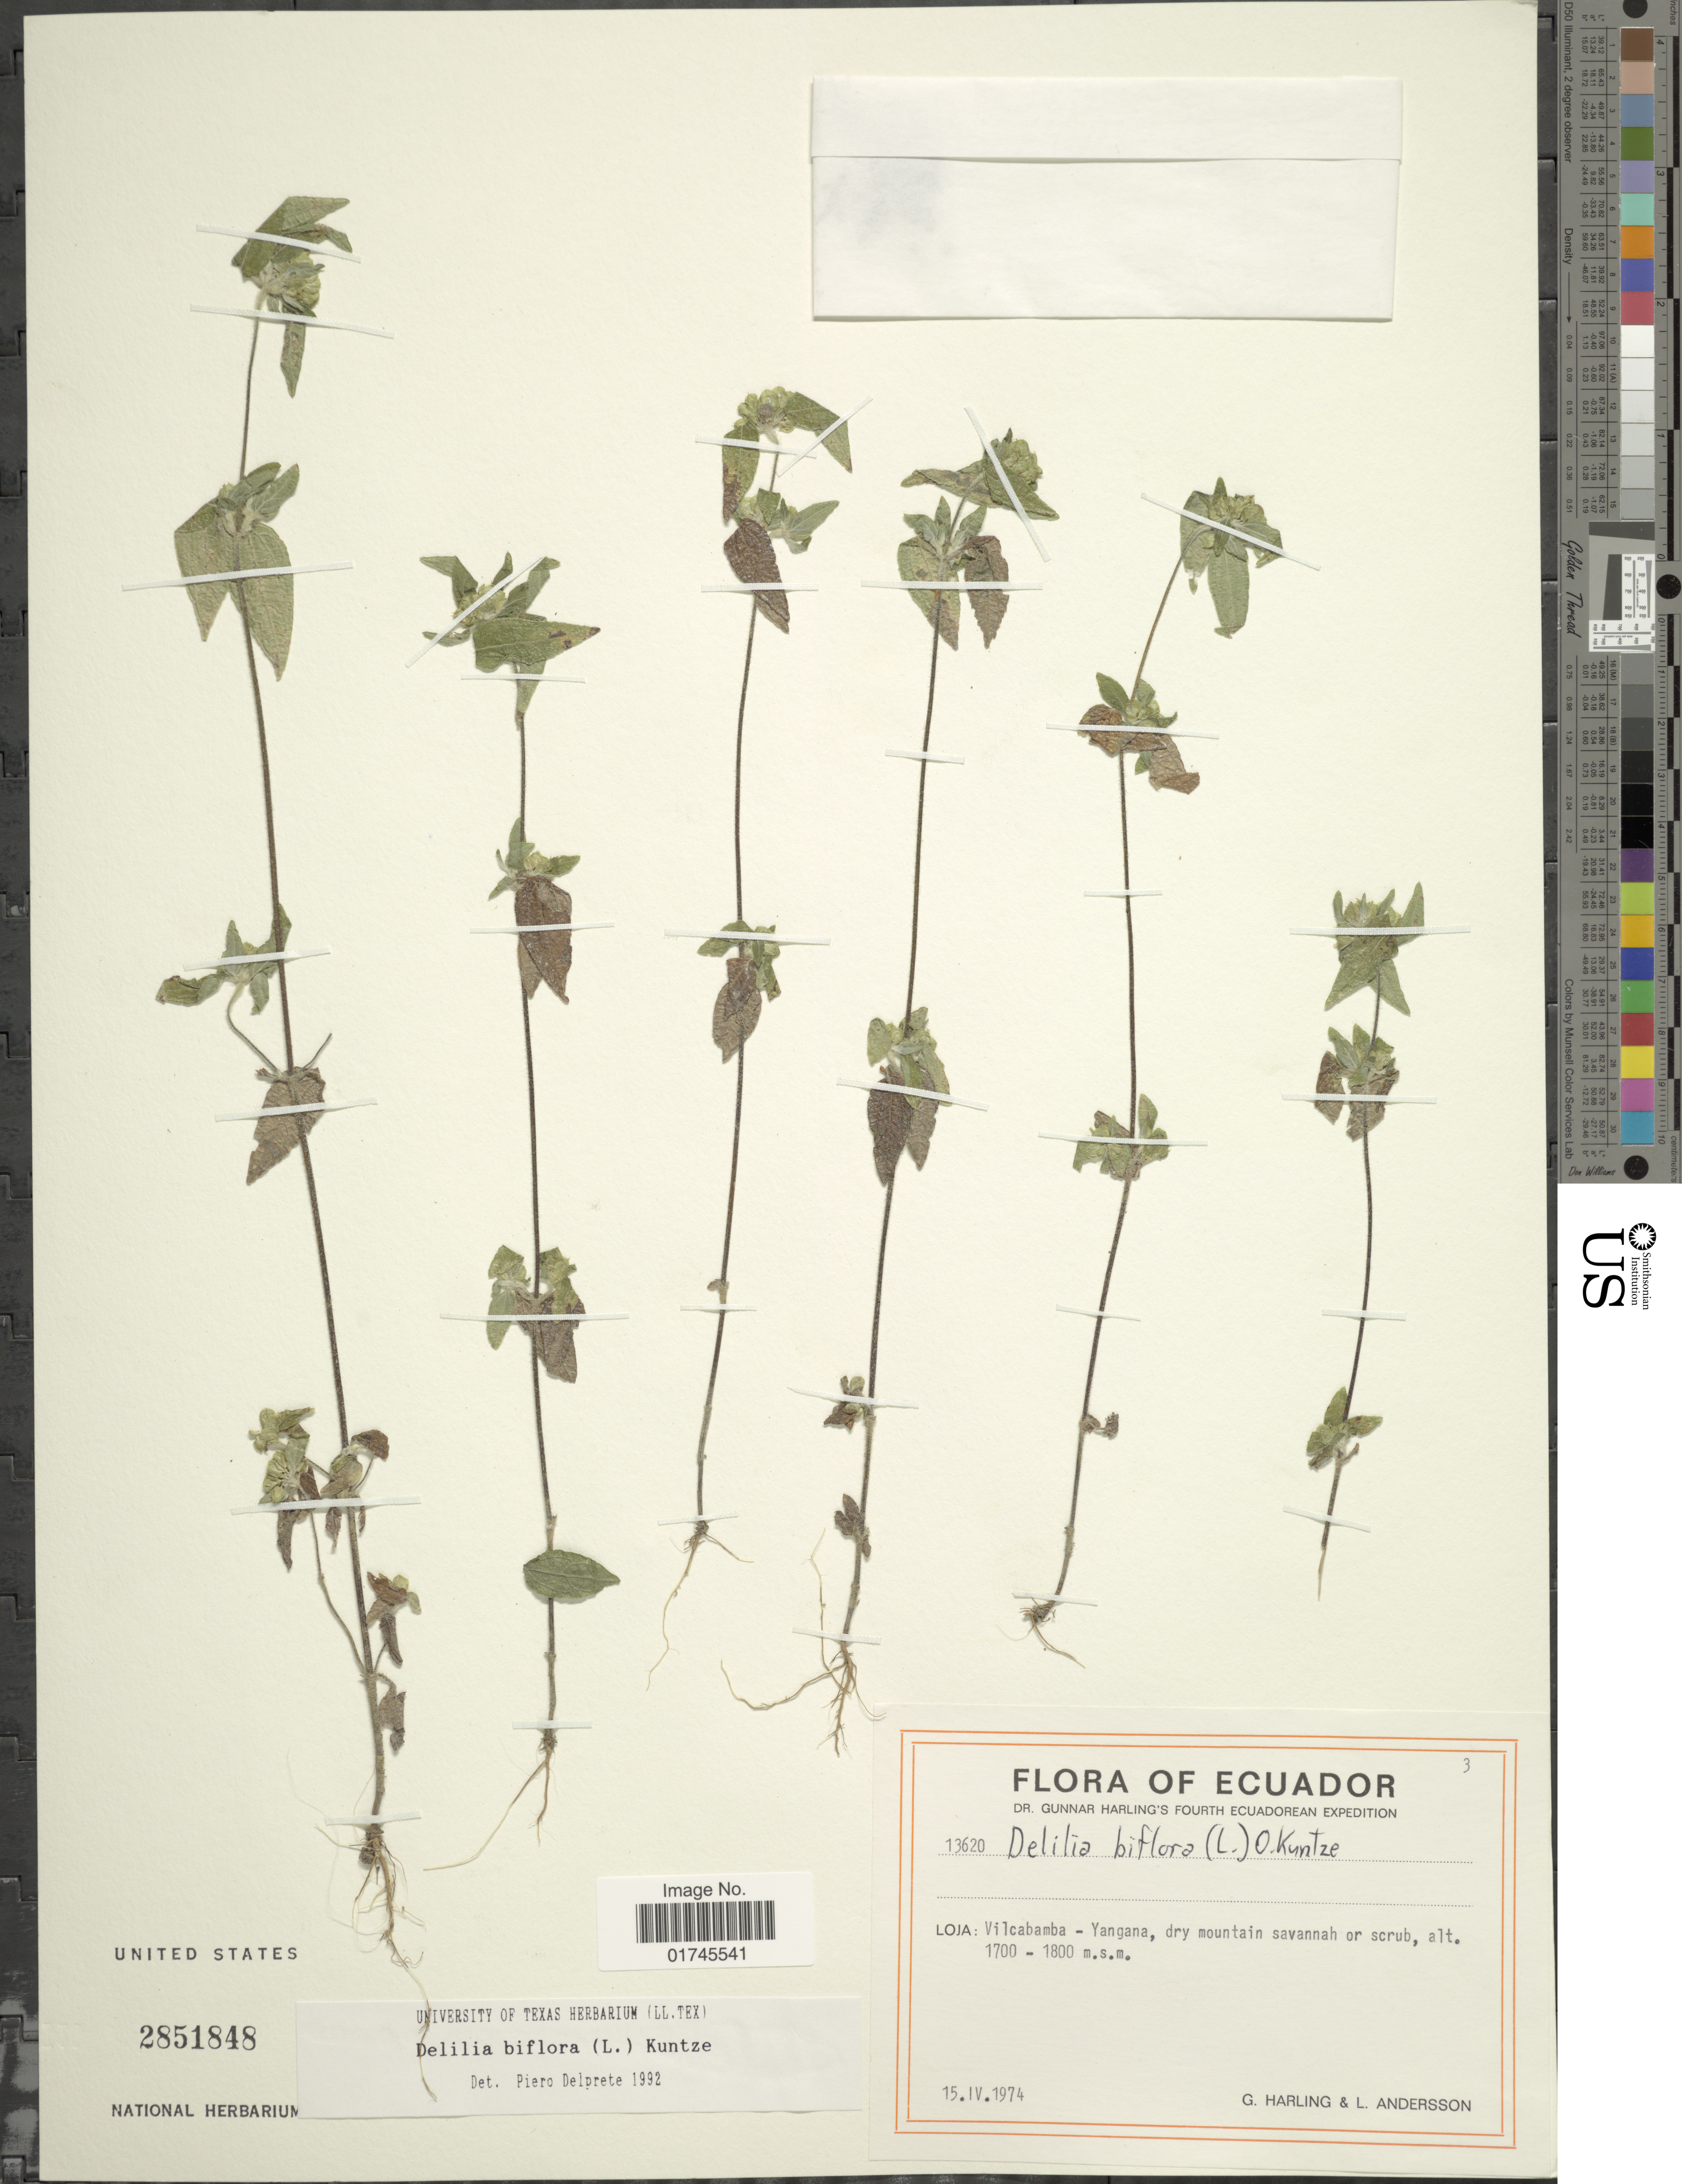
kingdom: Plantae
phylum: Tracheophyta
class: Magnoliopsida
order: Asterales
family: Asteraceae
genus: Delilia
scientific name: Delilia biflora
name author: (L.) Kuntze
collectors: G. Harling & L. Andersson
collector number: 13620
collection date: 1974-04-15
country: Ecuador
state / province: Loja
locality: Vilcabamba - Yanagana, dry mountain savannah or scrub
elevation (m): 1700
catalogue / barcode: US 2851848